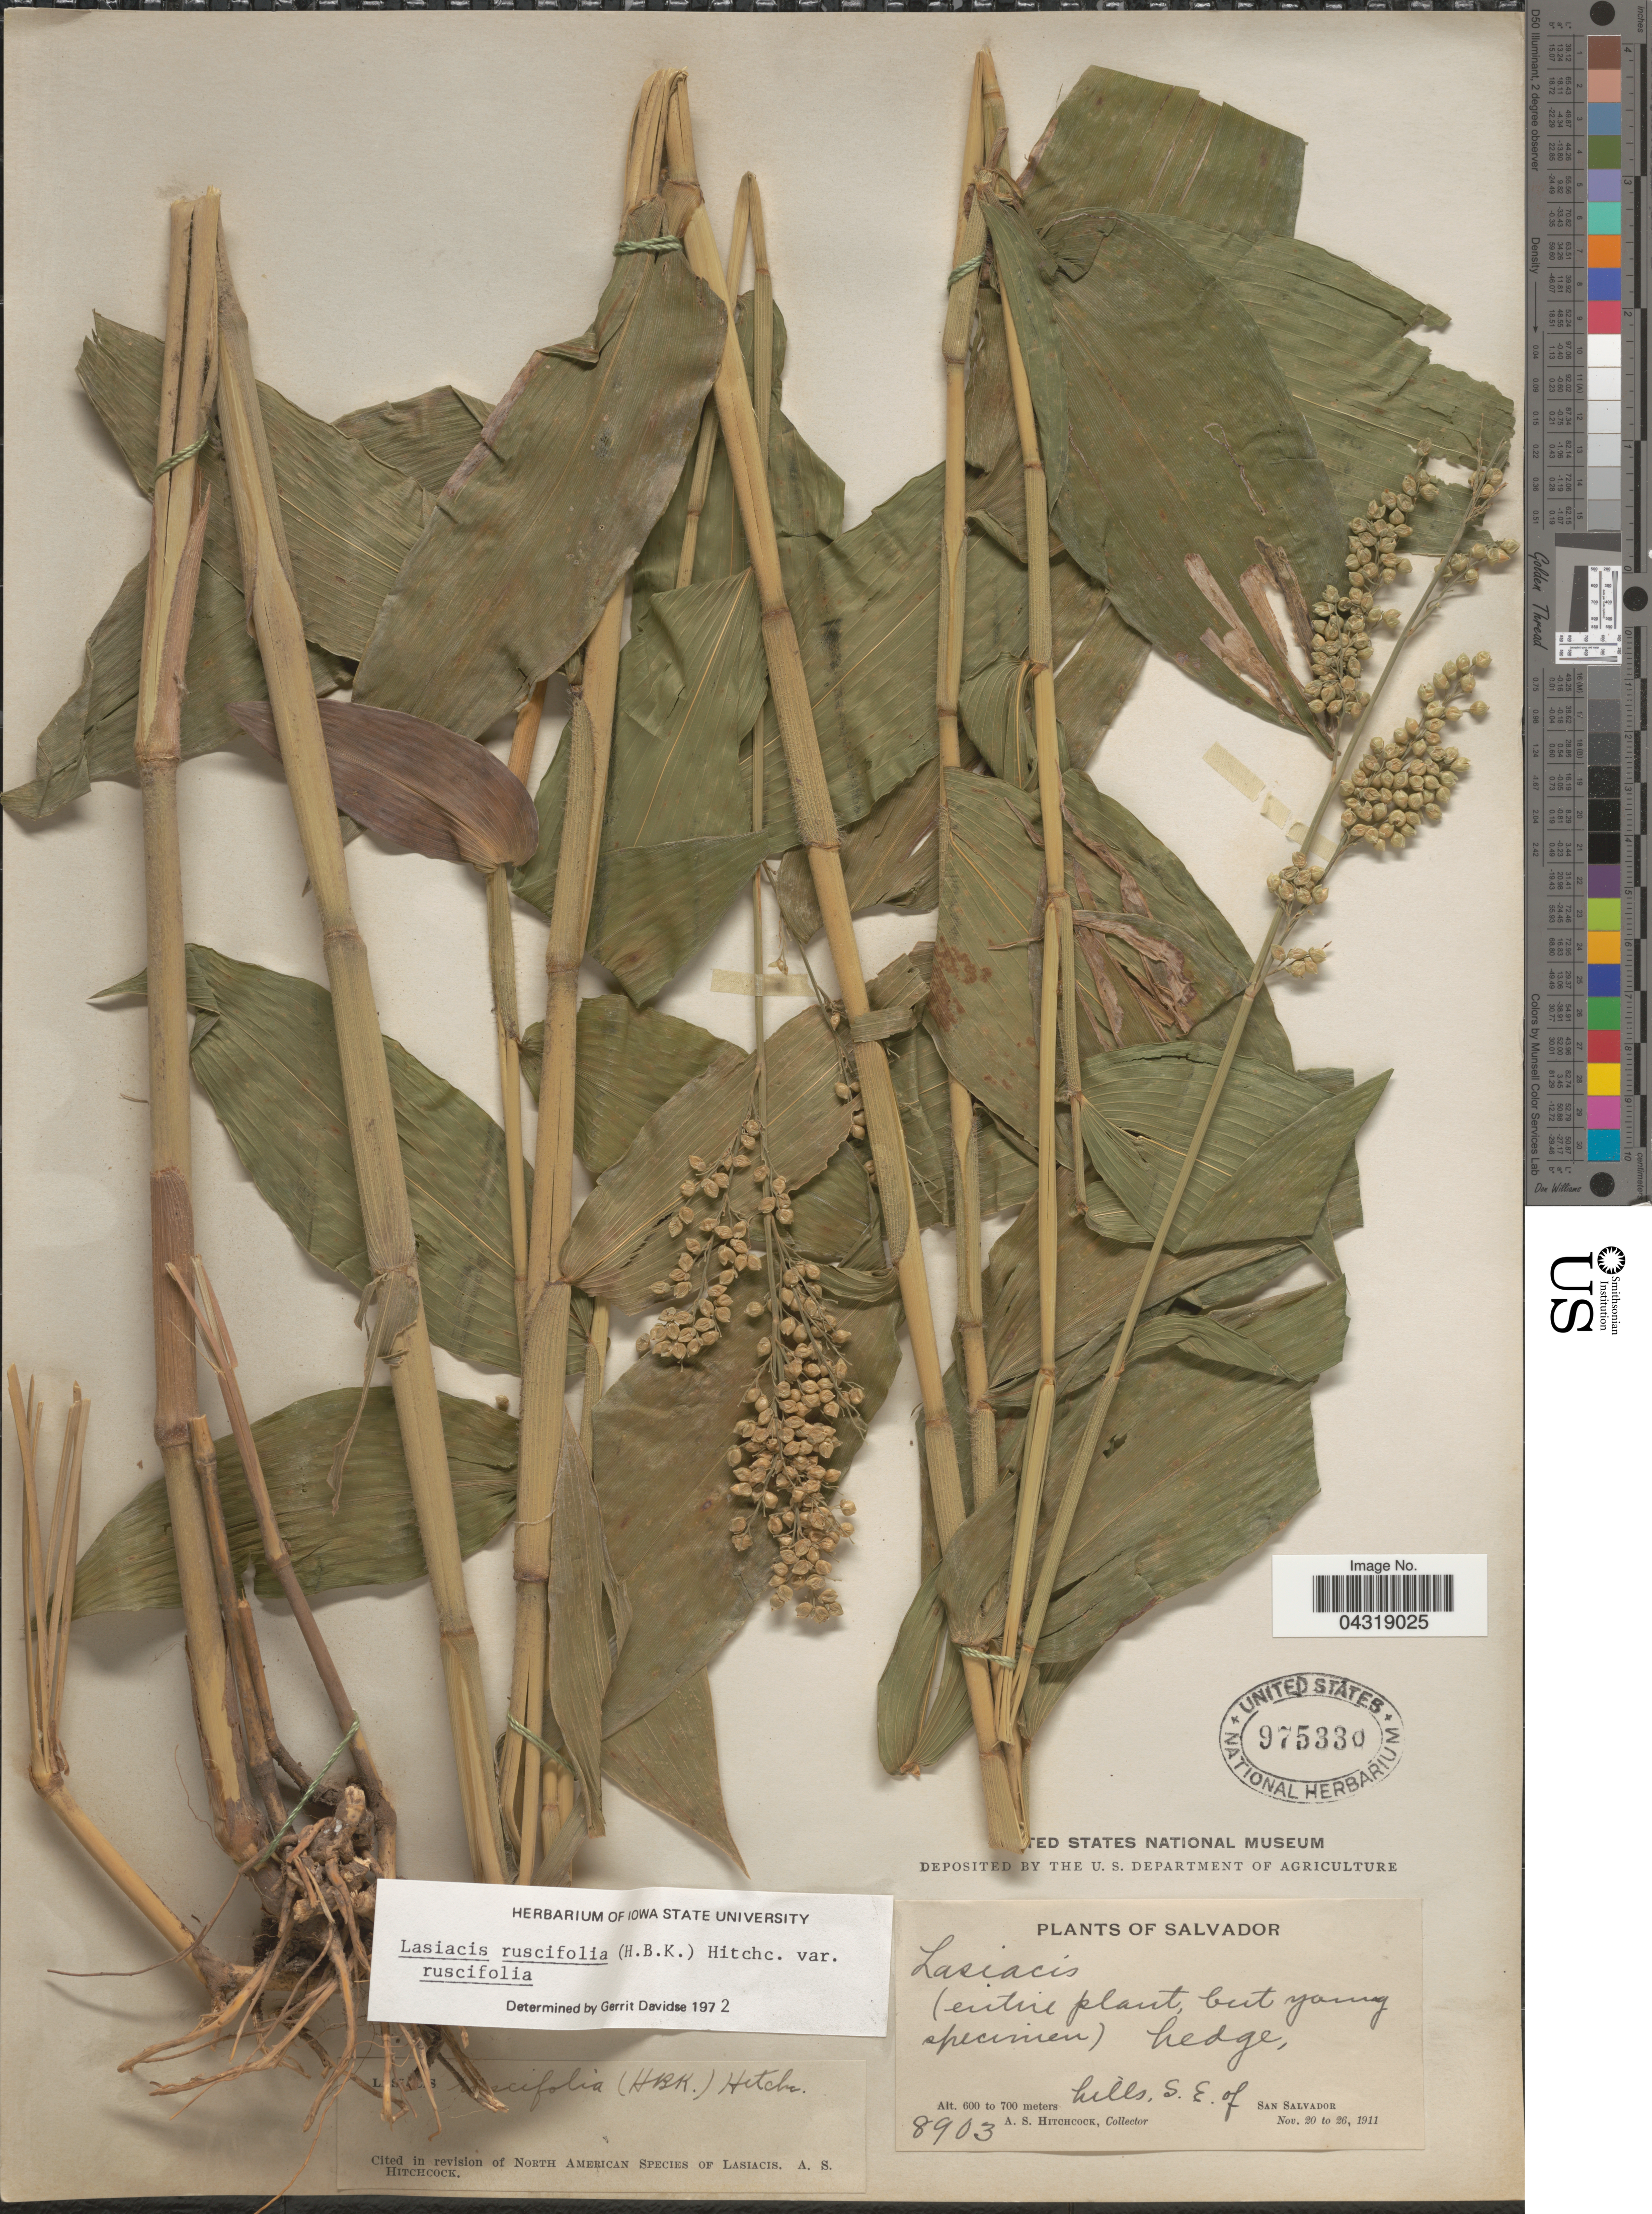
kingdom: Plantae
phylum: Tracheophyta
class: Liliopsida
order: Poales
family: Poaceae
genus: Lasiacis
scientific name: Lasiacis ruscifolia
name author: (Kunth) Hitchc.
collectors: A. S. Hitchcock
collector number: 8903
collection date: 1911-11-20/1911-11-26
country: El Salvador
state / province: San Salvador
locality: Hills, S. E. of San Salvador.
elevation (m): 600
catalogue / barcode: US 975330